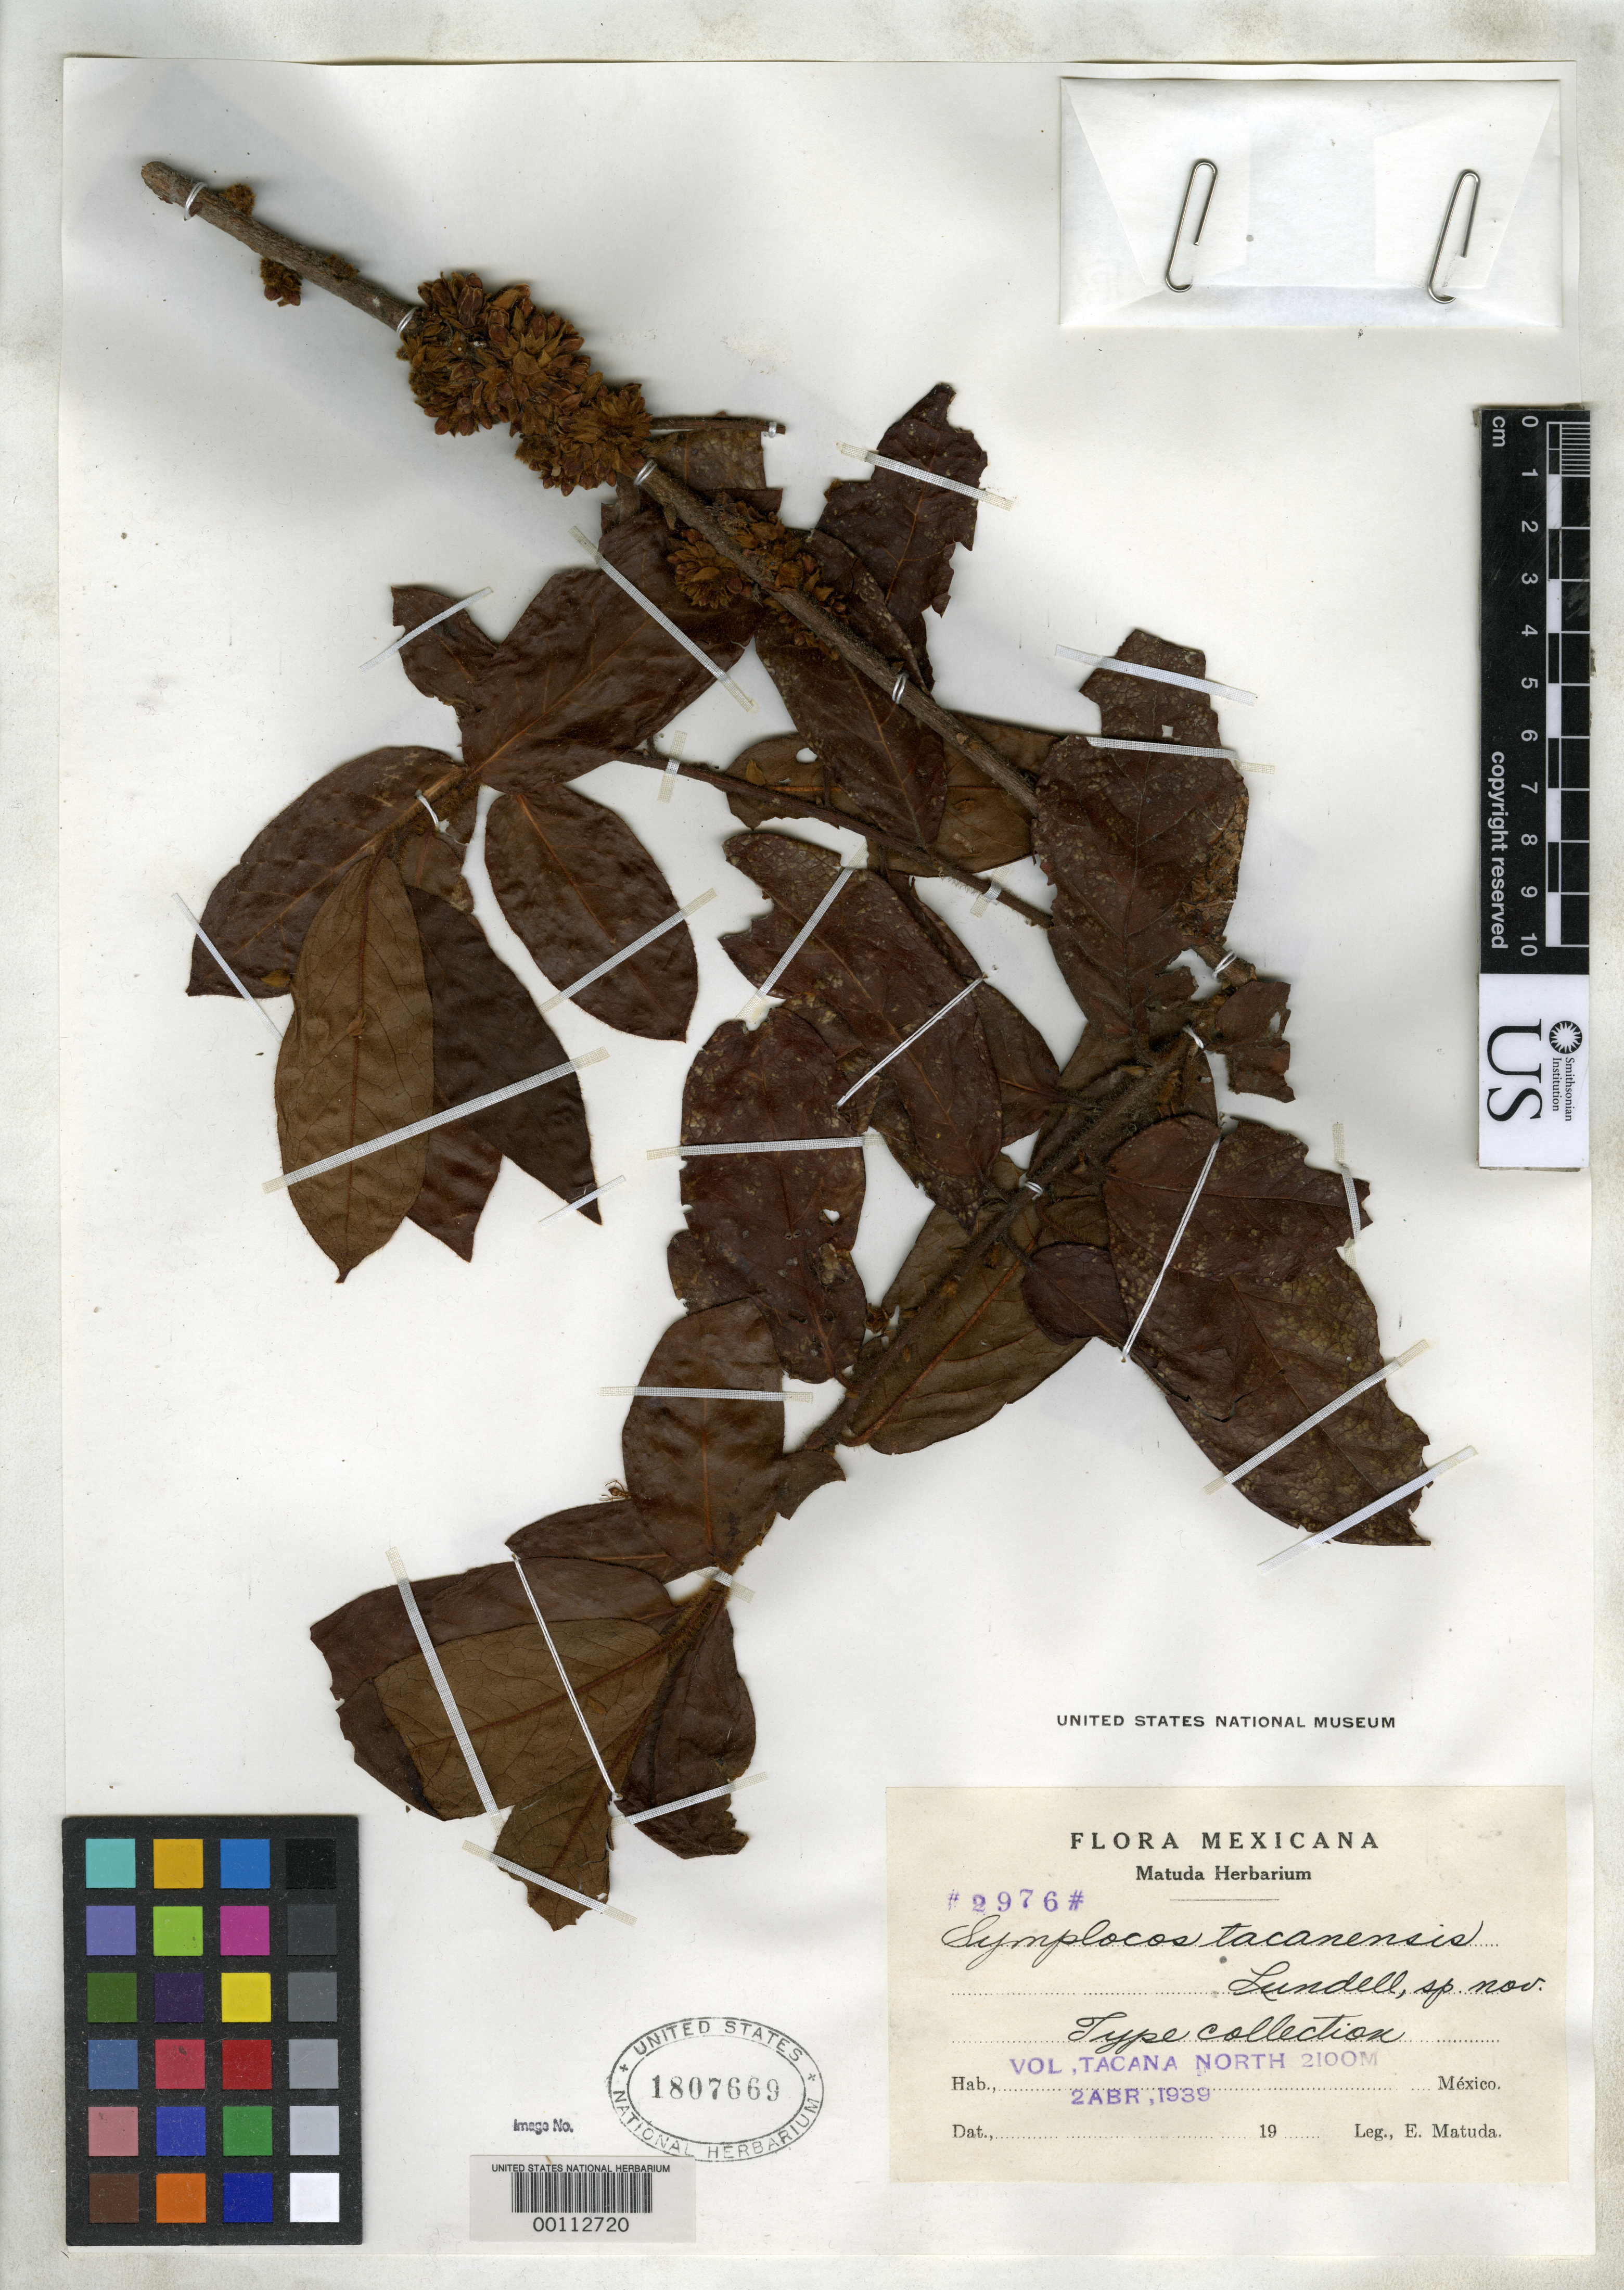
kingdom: Plantae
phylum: Tracheophyta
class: Magnoliopsida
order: Ericales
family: Symplocaceae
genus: Symplocos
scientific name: Symplocos tacanensis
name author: Lundell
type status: Isotype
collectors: E. Matuda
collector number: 2976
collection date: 1939-04-02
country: Mexico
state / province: Chiapas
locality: Vol [Volcano] Tacana North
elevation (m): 2100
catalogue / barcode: US 1807669